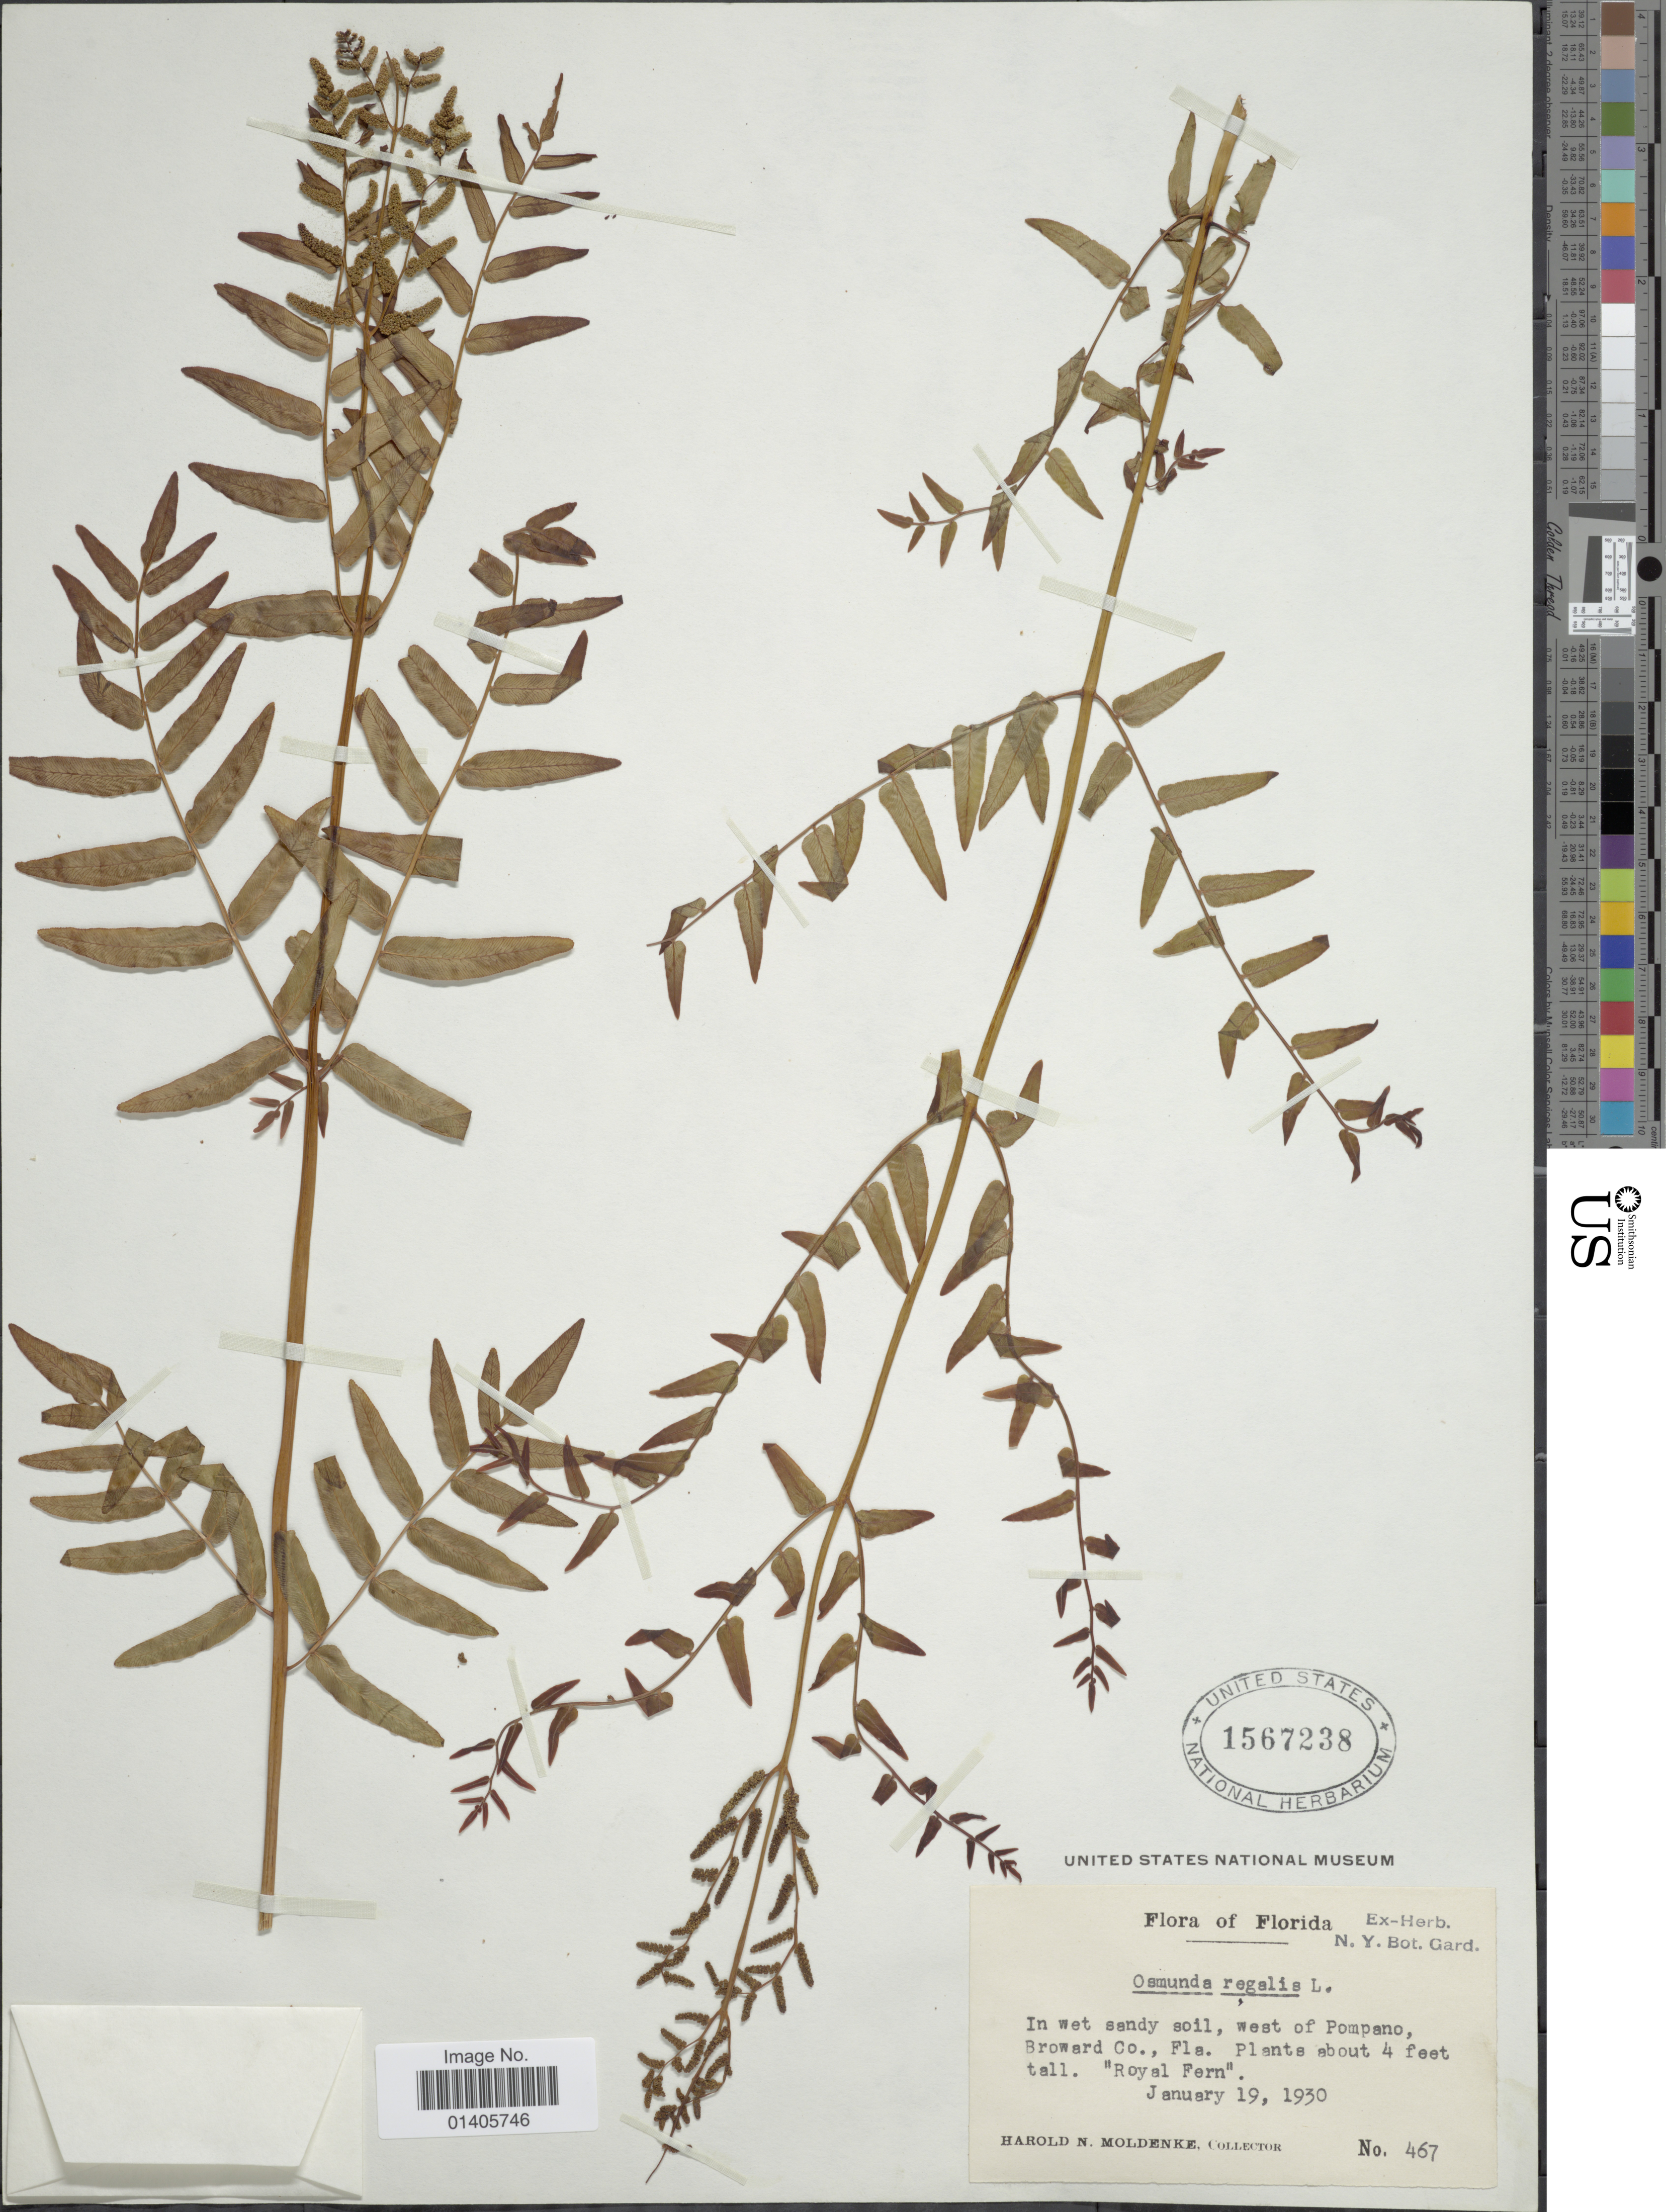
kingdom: Plantae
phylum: Tracheophyta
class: Polypodiopsida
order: Osmundales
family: Osmundaceae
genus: Osmunda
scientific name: Osmunda regalis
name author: L.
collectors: H. N. Moldenke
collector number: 467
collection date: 1930-01-19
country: United States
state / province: Florida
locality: West of Pompano Broward Co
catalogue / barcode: US 1567238